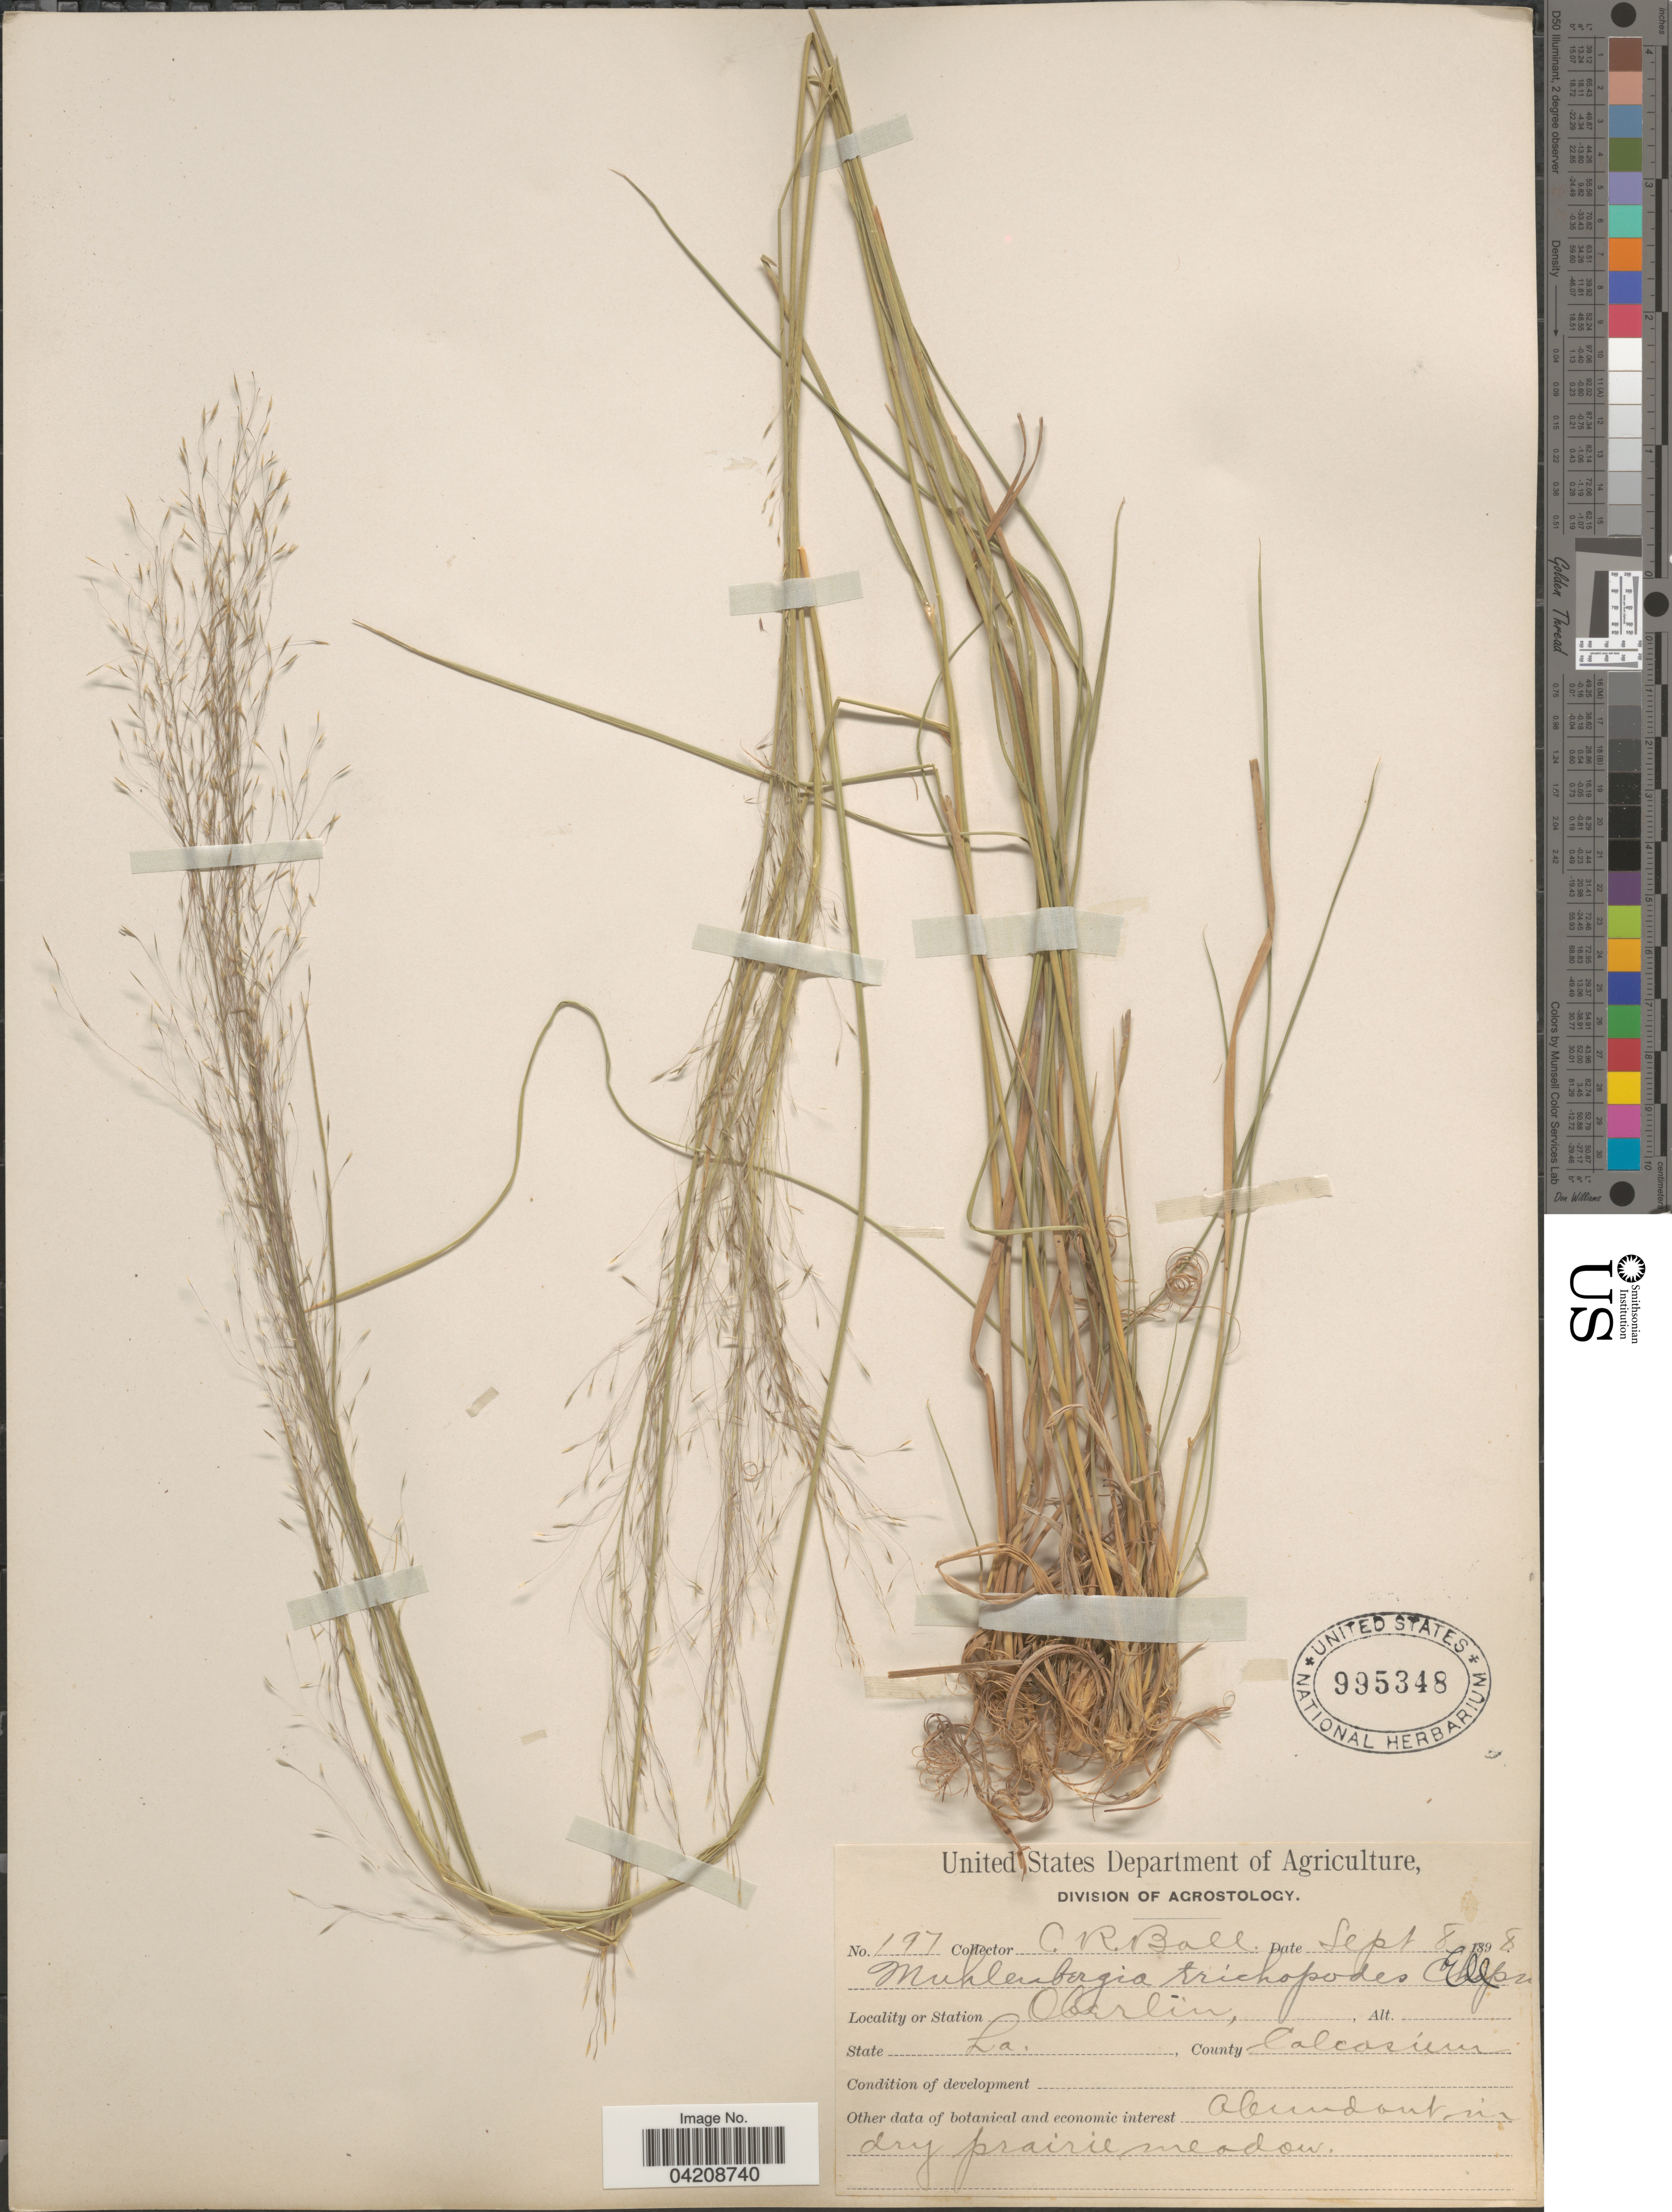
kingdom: Plantae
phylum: Tracheophyta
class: Liliopsida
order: Poales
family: Poaceae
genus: Muhlenbergia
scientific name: Muhlenbergia expansa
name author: Trin.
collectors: C. R. Ball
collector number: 197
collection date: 1898-09-08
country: United States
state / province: Louisiana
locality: Oberlin. County Calcasieu.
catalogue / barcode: US 995348